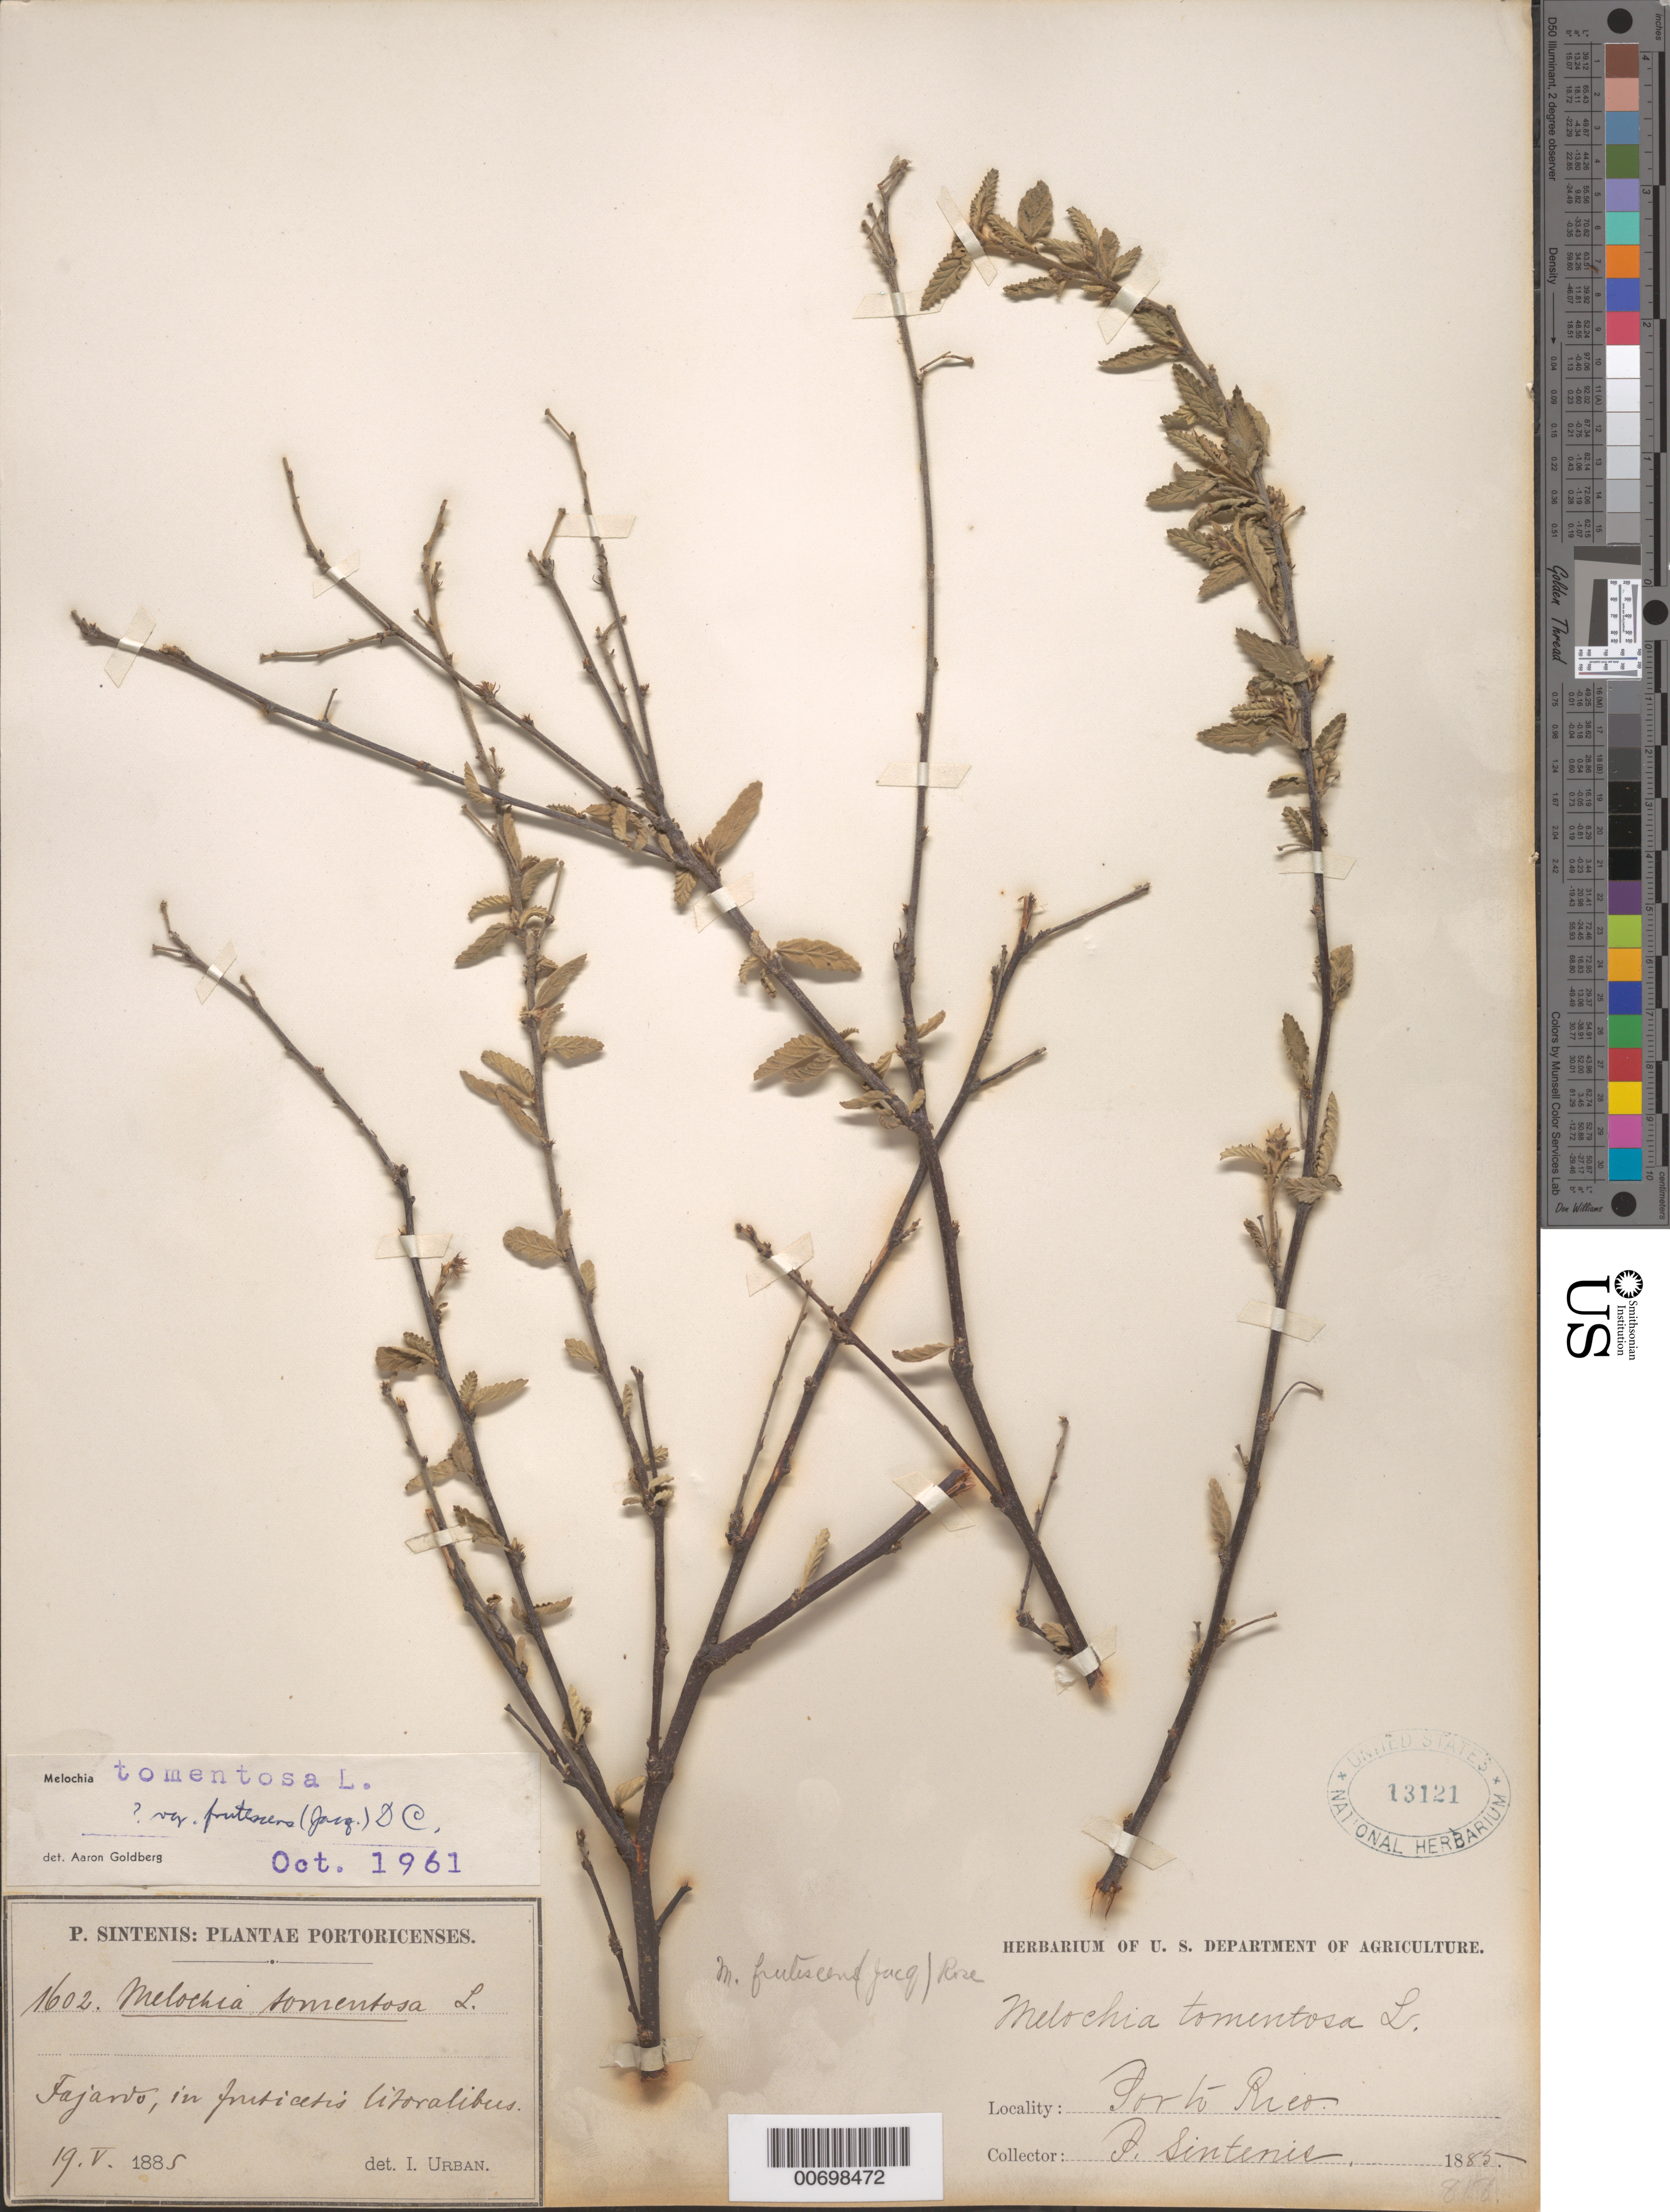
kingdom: Plantae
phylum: Tracheophyta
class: Magnoliopsida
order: Malvales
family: Malvaceae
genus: Melochia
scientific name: Melochia tomentosa var. frutescens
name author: DC.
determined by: Goldberg, Aaron, (US), NMNH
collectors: P. Sintenis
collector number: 1602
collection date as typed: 19 May 1885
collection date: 1885-05-19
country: Puerto Rico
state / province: Fajardo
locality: Fajardo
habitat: In fruticetis litoralibus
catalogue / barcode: US 13121